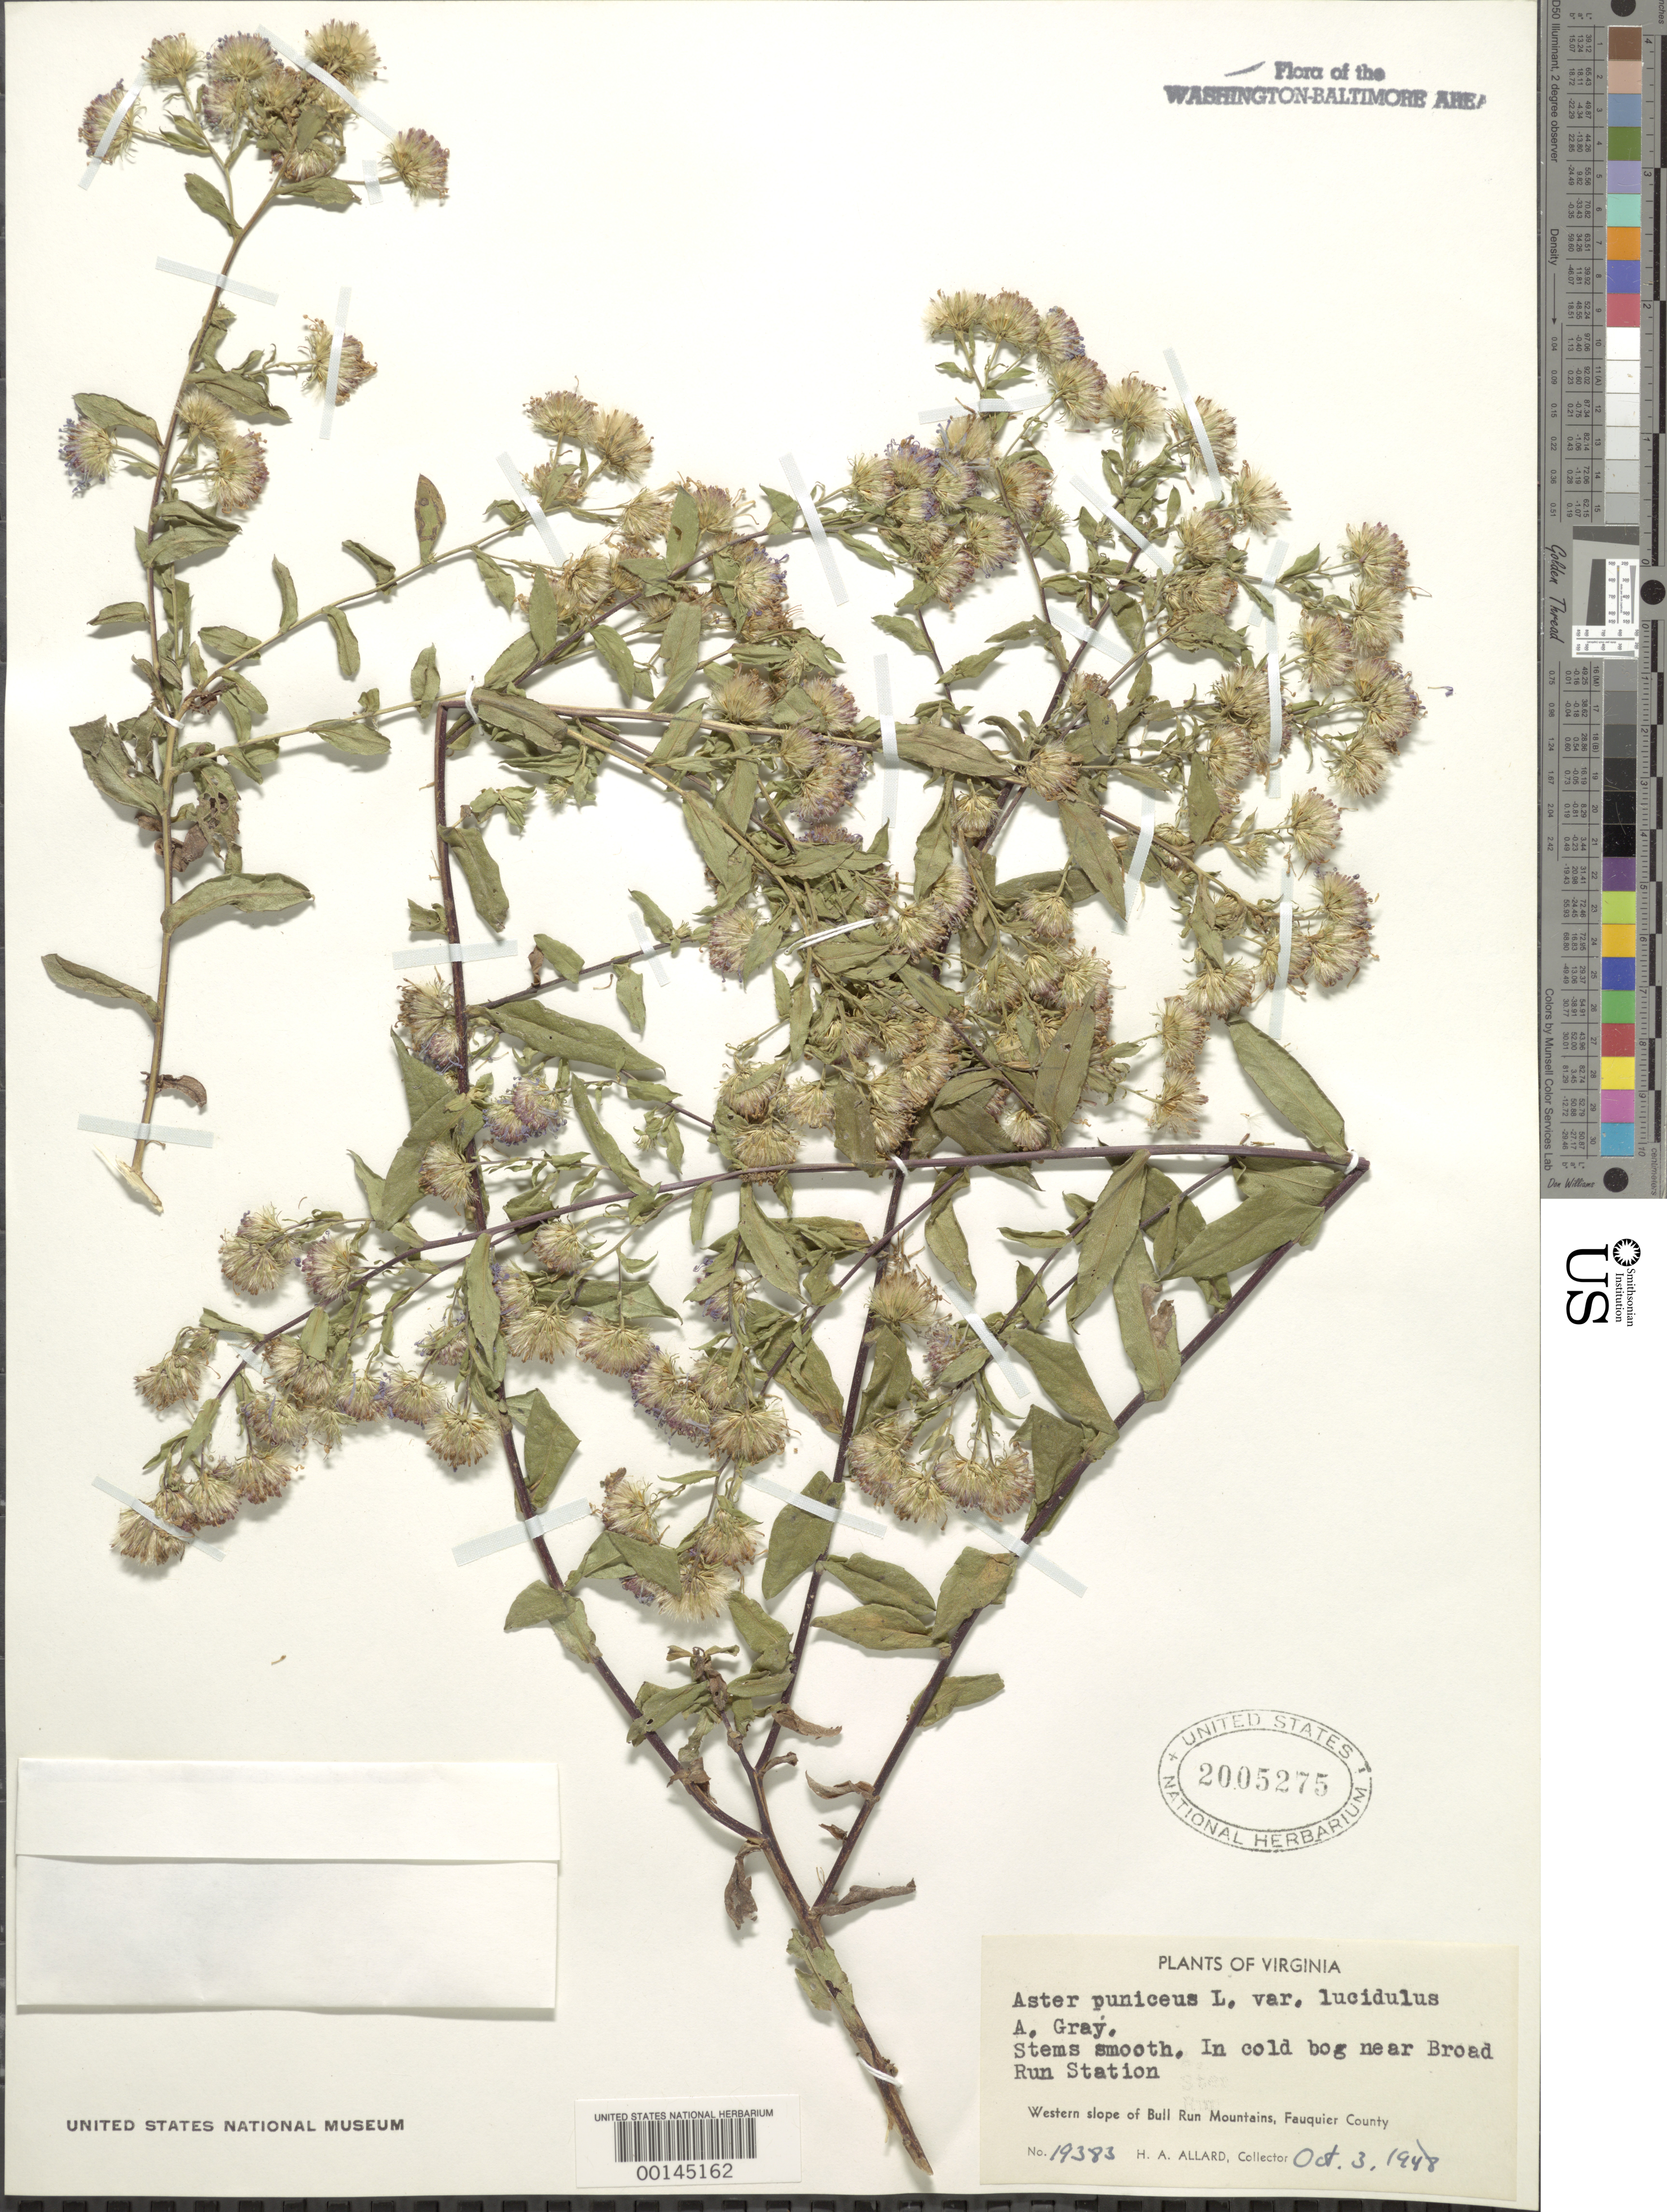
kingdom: Plantae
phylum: Tracheophyta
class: Magnoliopsida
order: Asterales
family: Asteraceae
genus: Symphyotrichum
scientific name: Symphyotrichum puniceum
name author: (L.) Á. Löve & D. Löve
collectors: H. A. Allard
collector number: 19383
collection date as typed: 03 Oct 1948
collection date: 1948-10-03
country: United States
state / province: Virginia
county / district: Fauquier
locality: Broad Run near Broad Run Station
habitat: Cold bog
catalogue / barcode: US 2005275